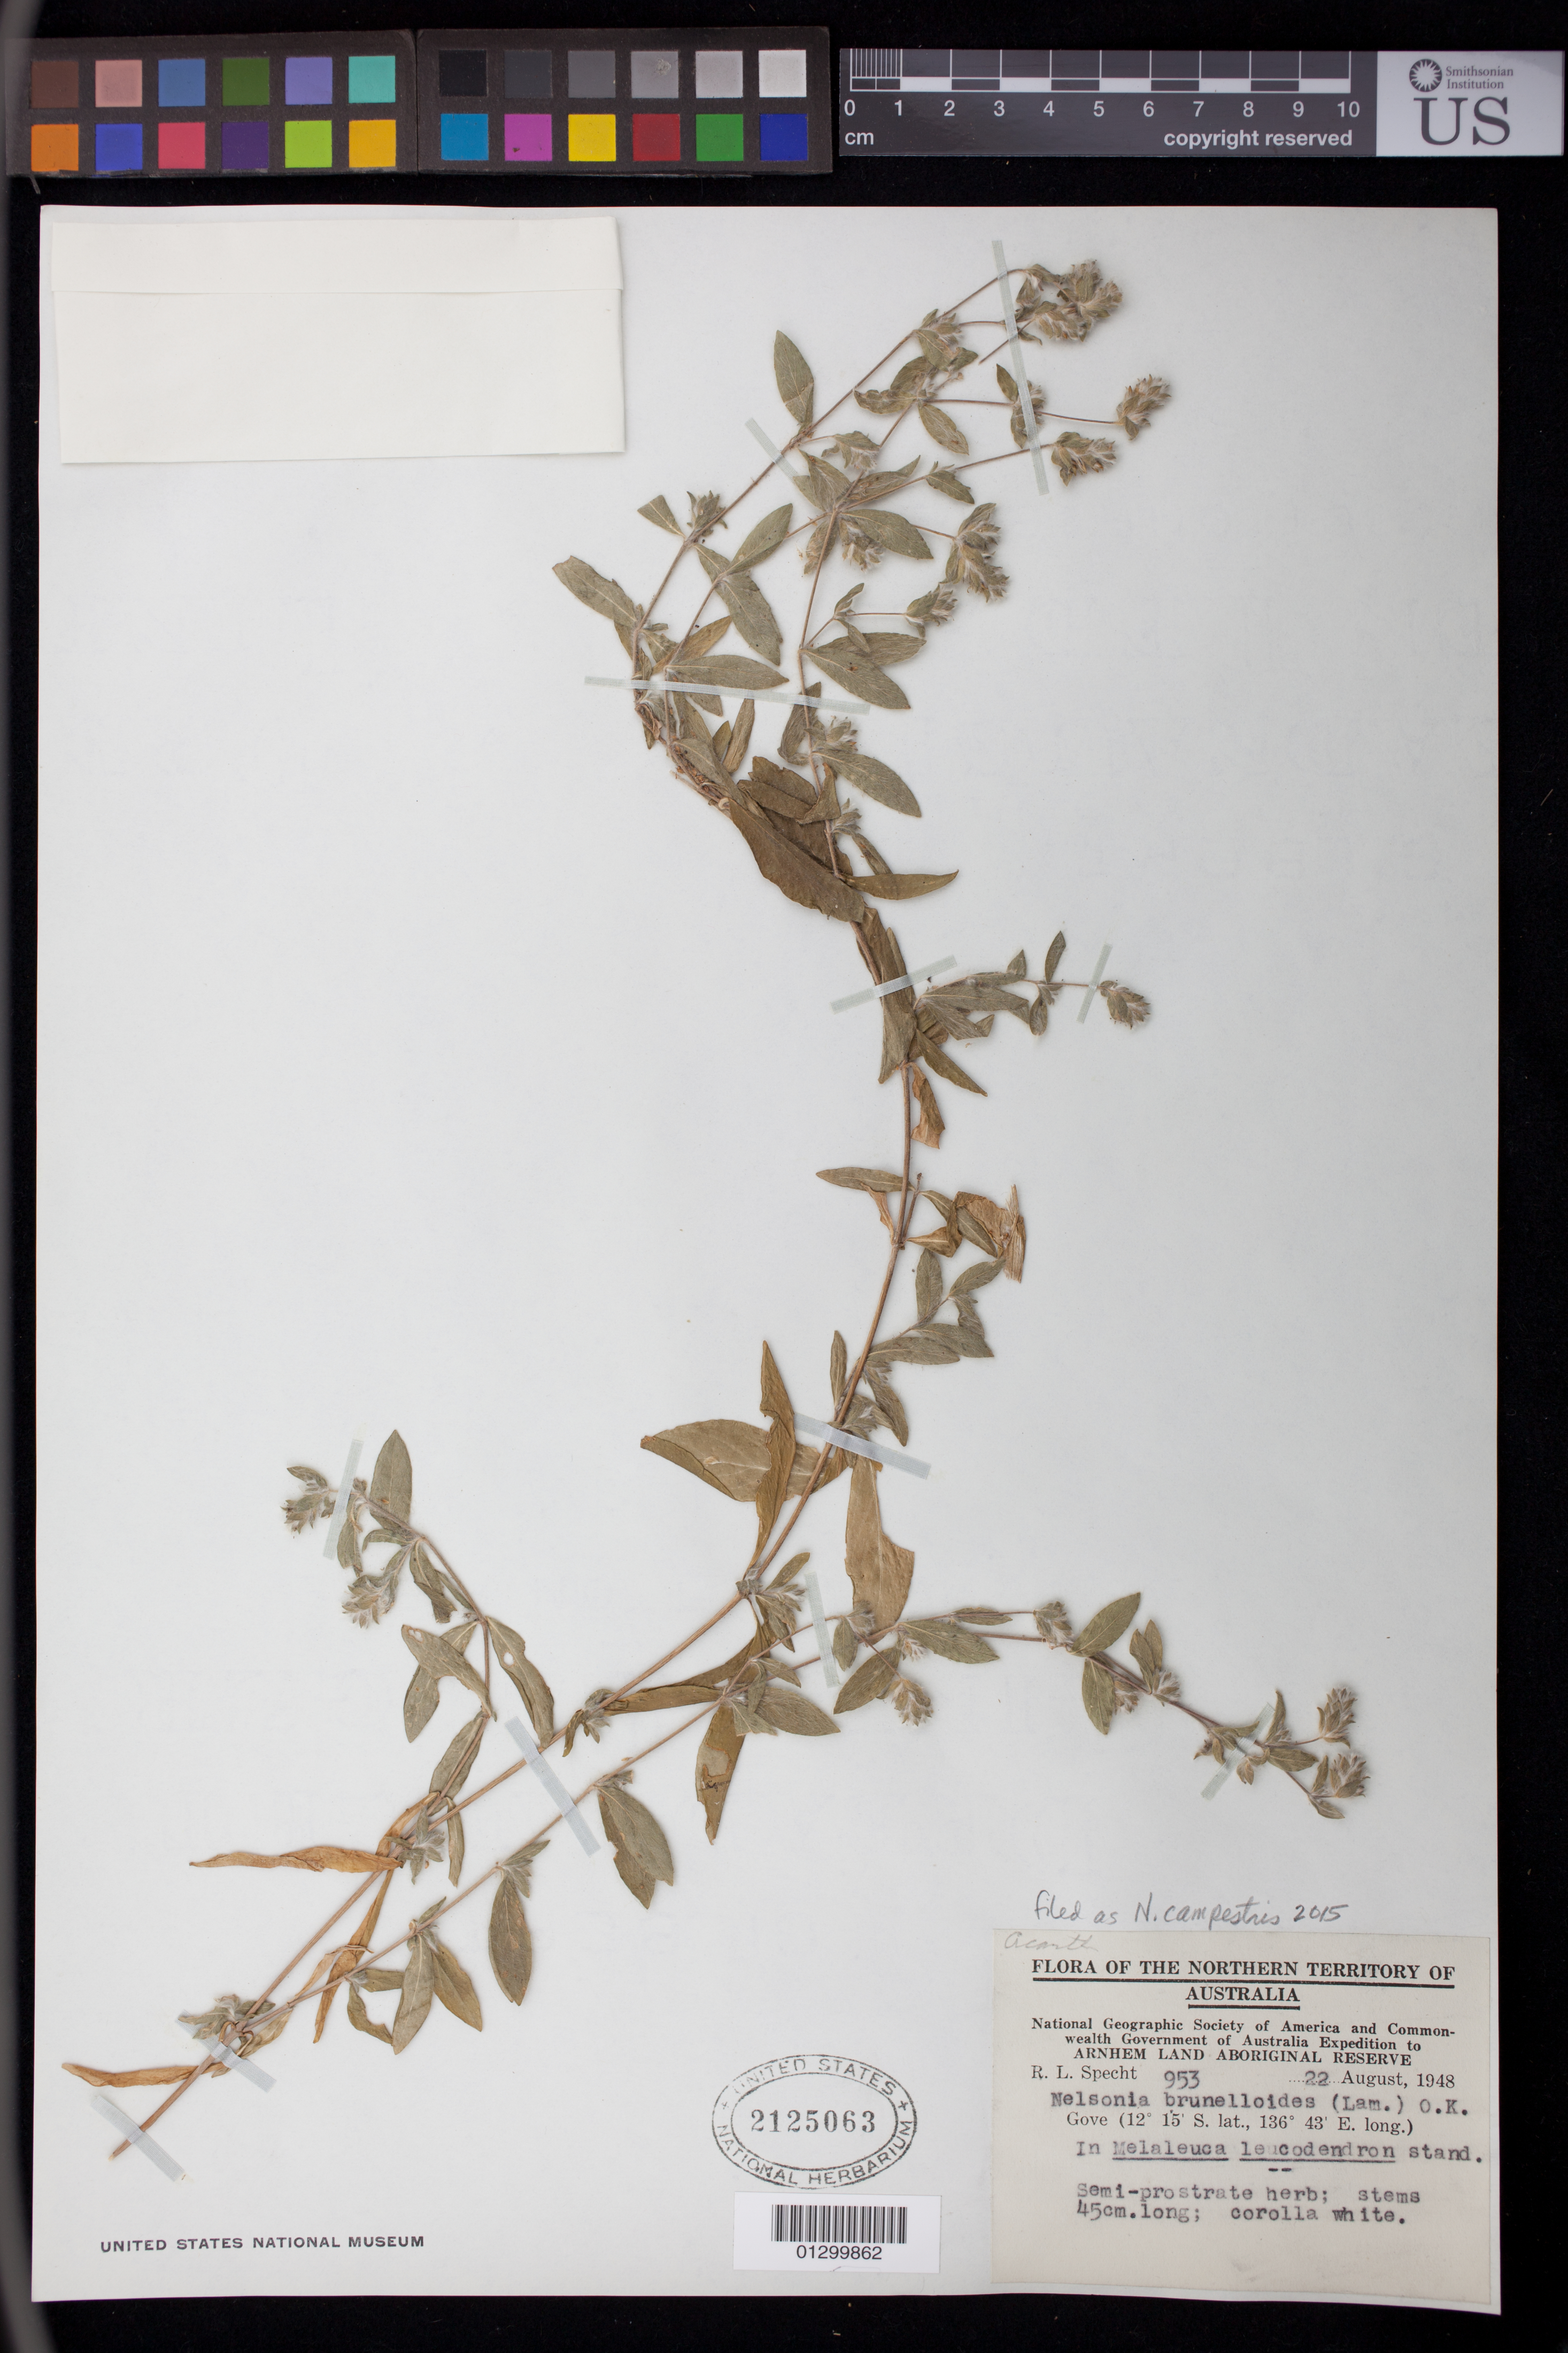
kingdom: Plantae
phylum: Tracheophyta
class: Magnoliopsida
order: Lamiales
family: Acanthaceae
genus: Nelsonia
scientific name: Nelsonia campestris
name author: P. Beauv.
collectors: R. L. Specht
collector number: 953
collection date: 1948-08-22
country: Australia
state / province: Northern Territory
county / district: East Arnhem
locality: Gove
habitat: In Melaleuca leucodendron stand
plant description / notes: Semi-prostrate herb; stems 45 cm. long; corrola white.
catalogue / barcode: US 2125063